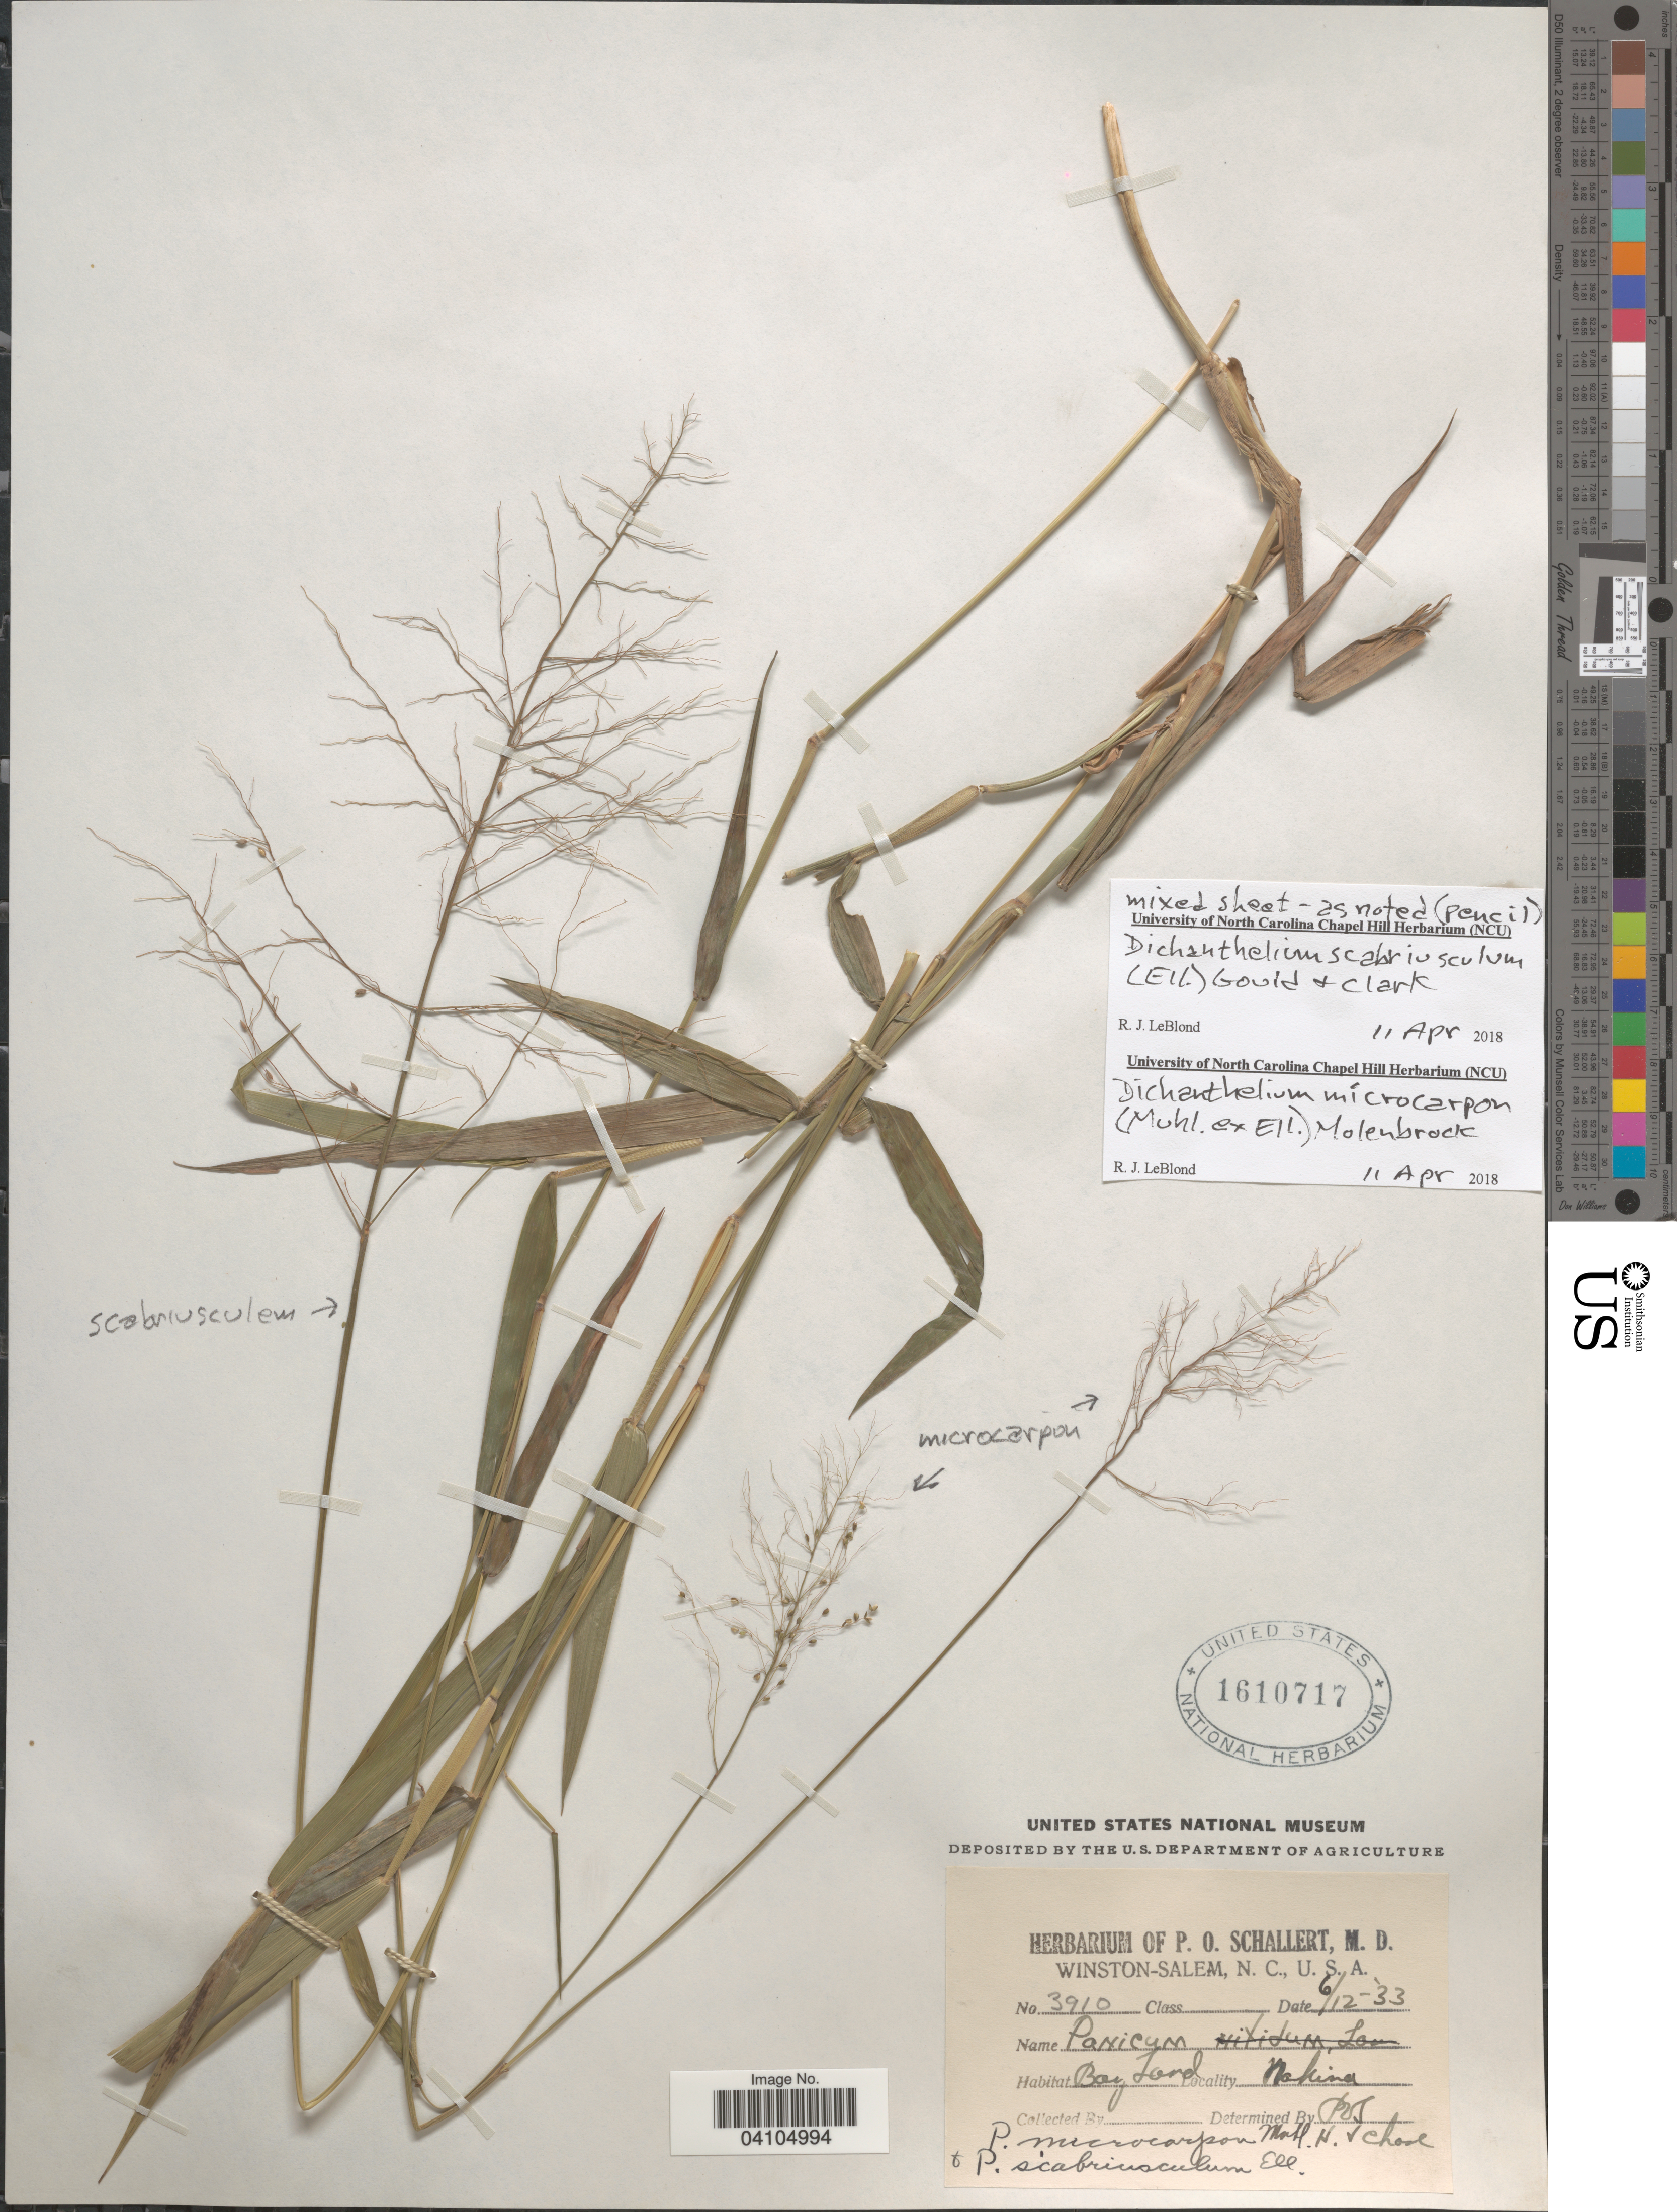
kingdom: Plantae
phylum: Tracheophyta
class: Liliopsida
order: Poales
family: Poaceae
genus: Dichanthelium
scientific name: Dichanthelium scabriusculum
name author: (Elliott) Gould & C.A. Clark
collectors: ex herb. P.O. Schallert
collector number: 3910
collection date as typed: Transcribed d/m/y: 12/6/33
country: United States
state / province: North Carolina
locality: Bay Land, Nakina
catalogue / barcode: US 1610717